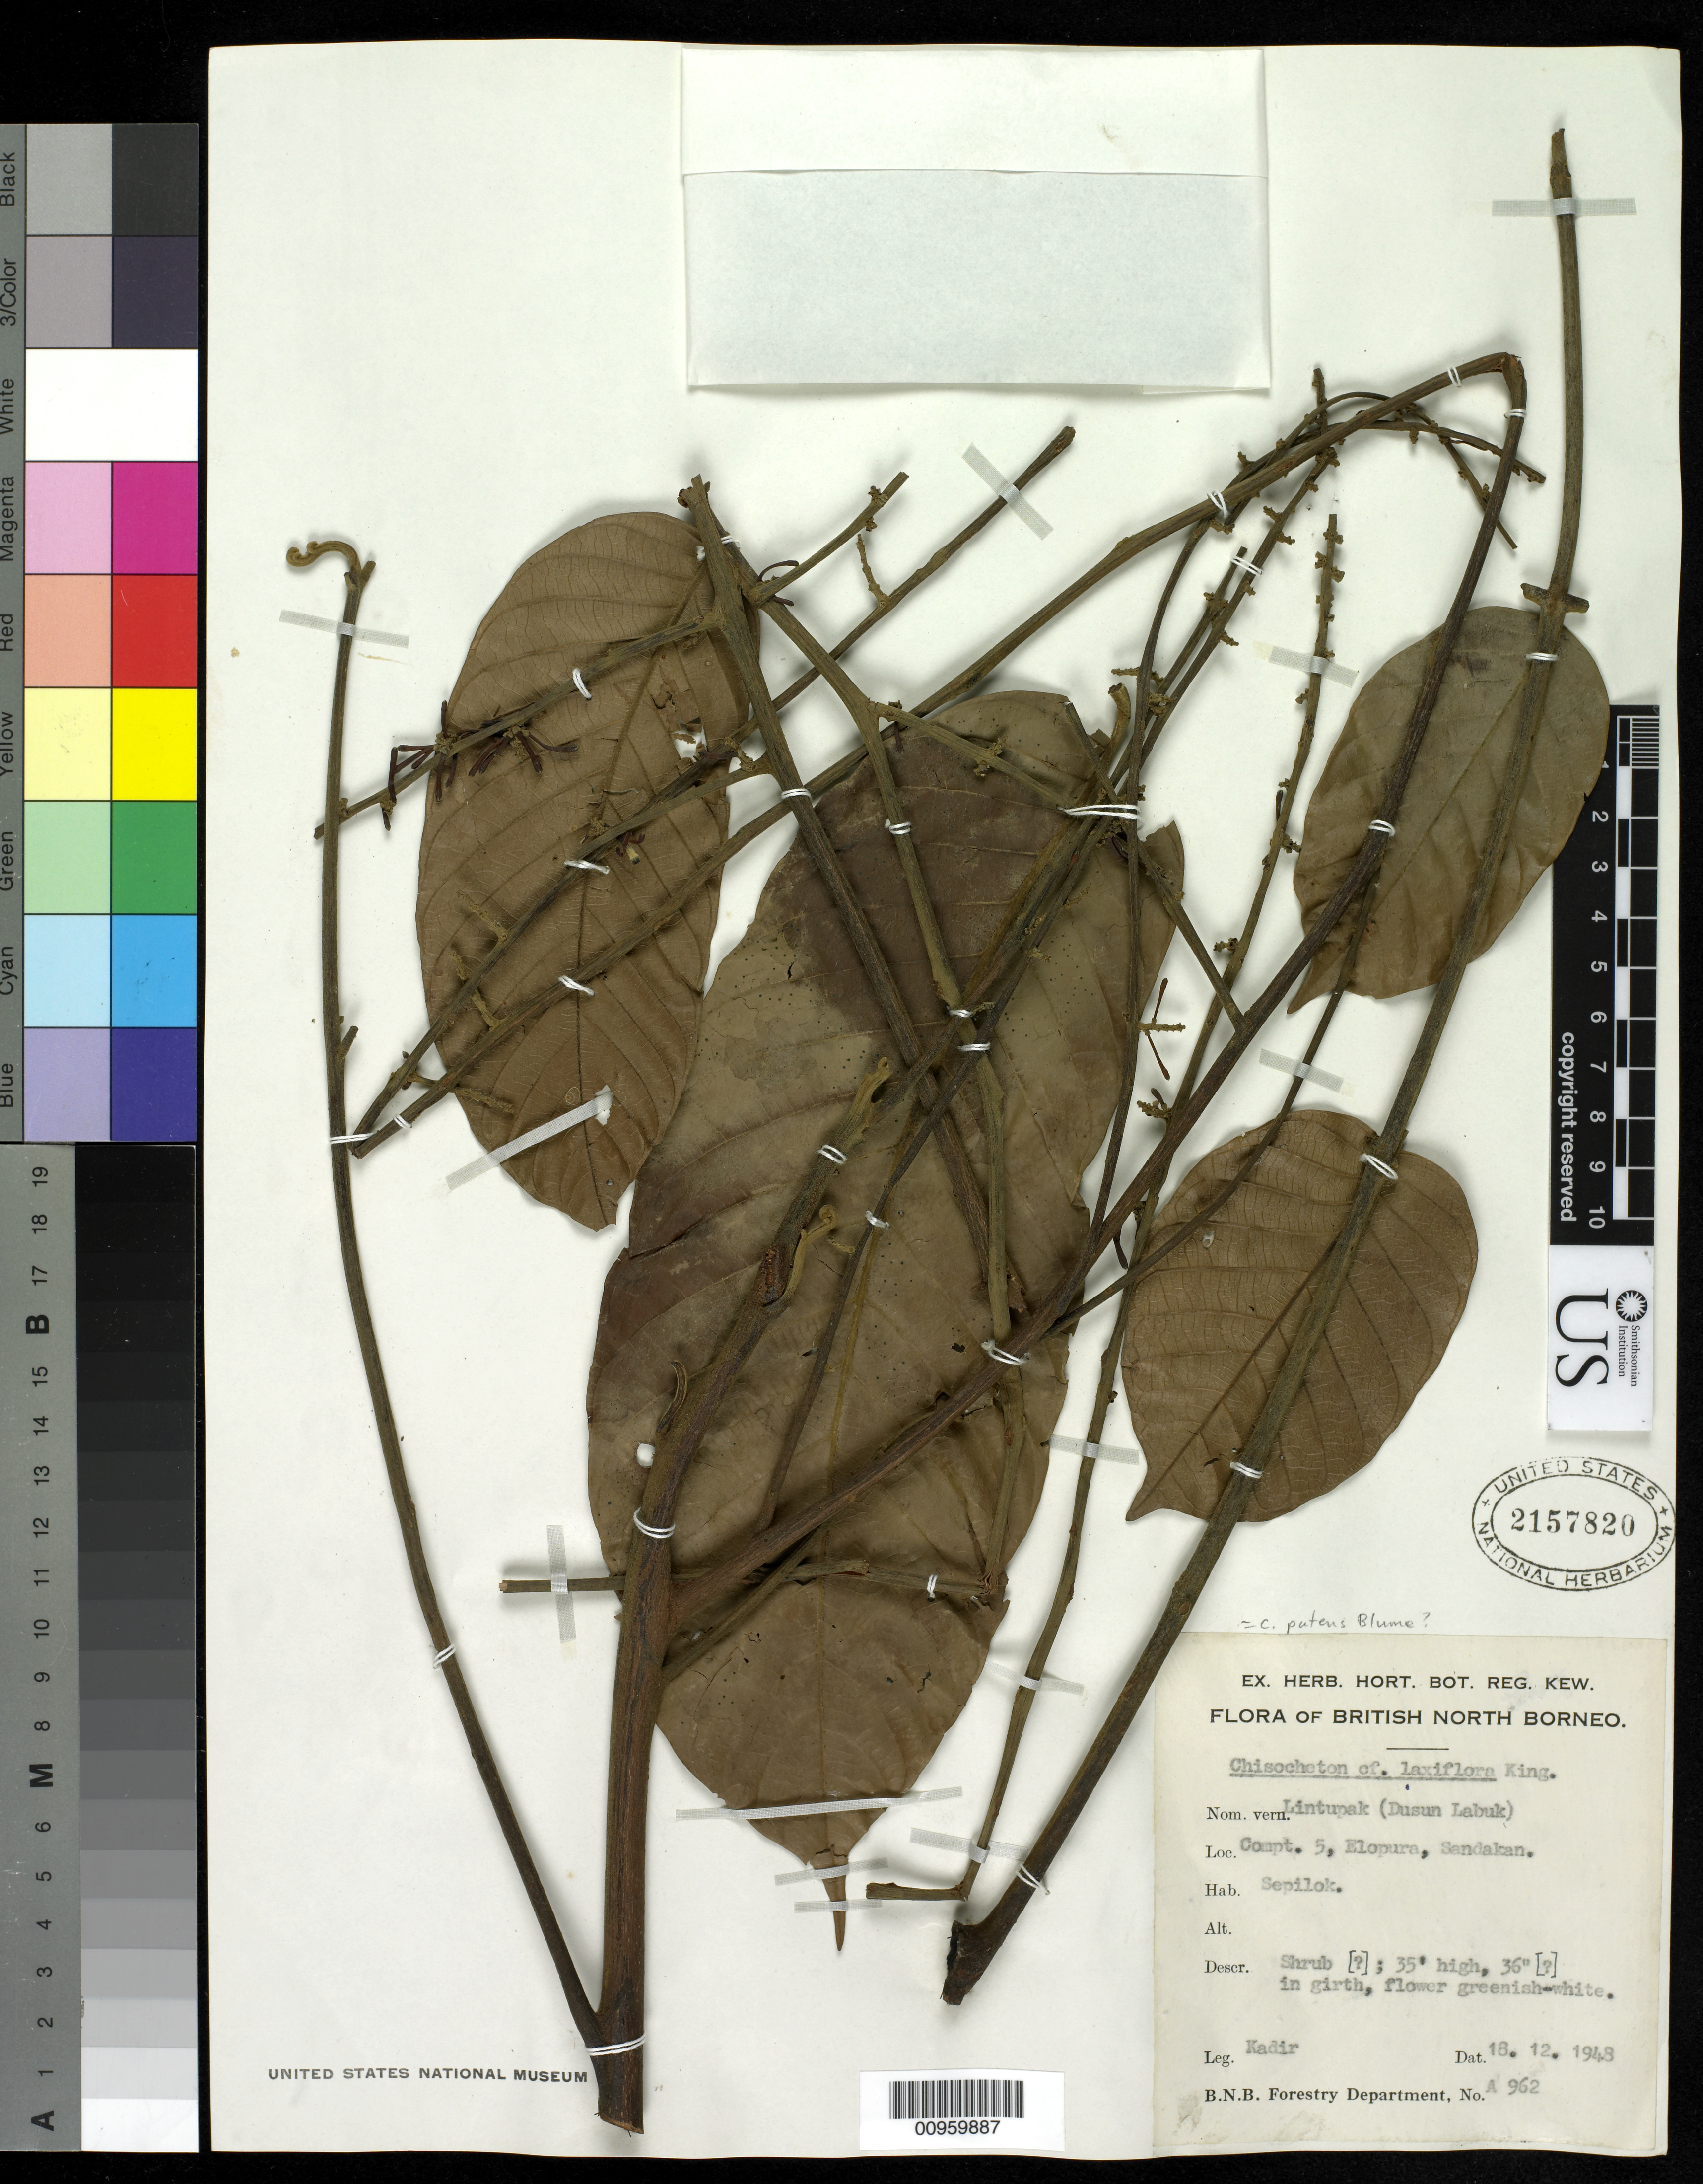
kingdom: Plantae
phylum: Tracheophyta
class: Magnoliopsida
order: Sapindales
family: Meliaceae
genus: Chisocheton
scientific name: Chisocheton patens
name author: Blume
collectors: Kadir Bin Abdul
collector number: A 962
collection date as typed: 18 Dec 1948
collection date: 1948-12-18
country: Malaysia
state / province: Sabah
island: Borneo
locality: Compt. 5, Elopura, Sandakan.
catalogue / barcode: US 2157820